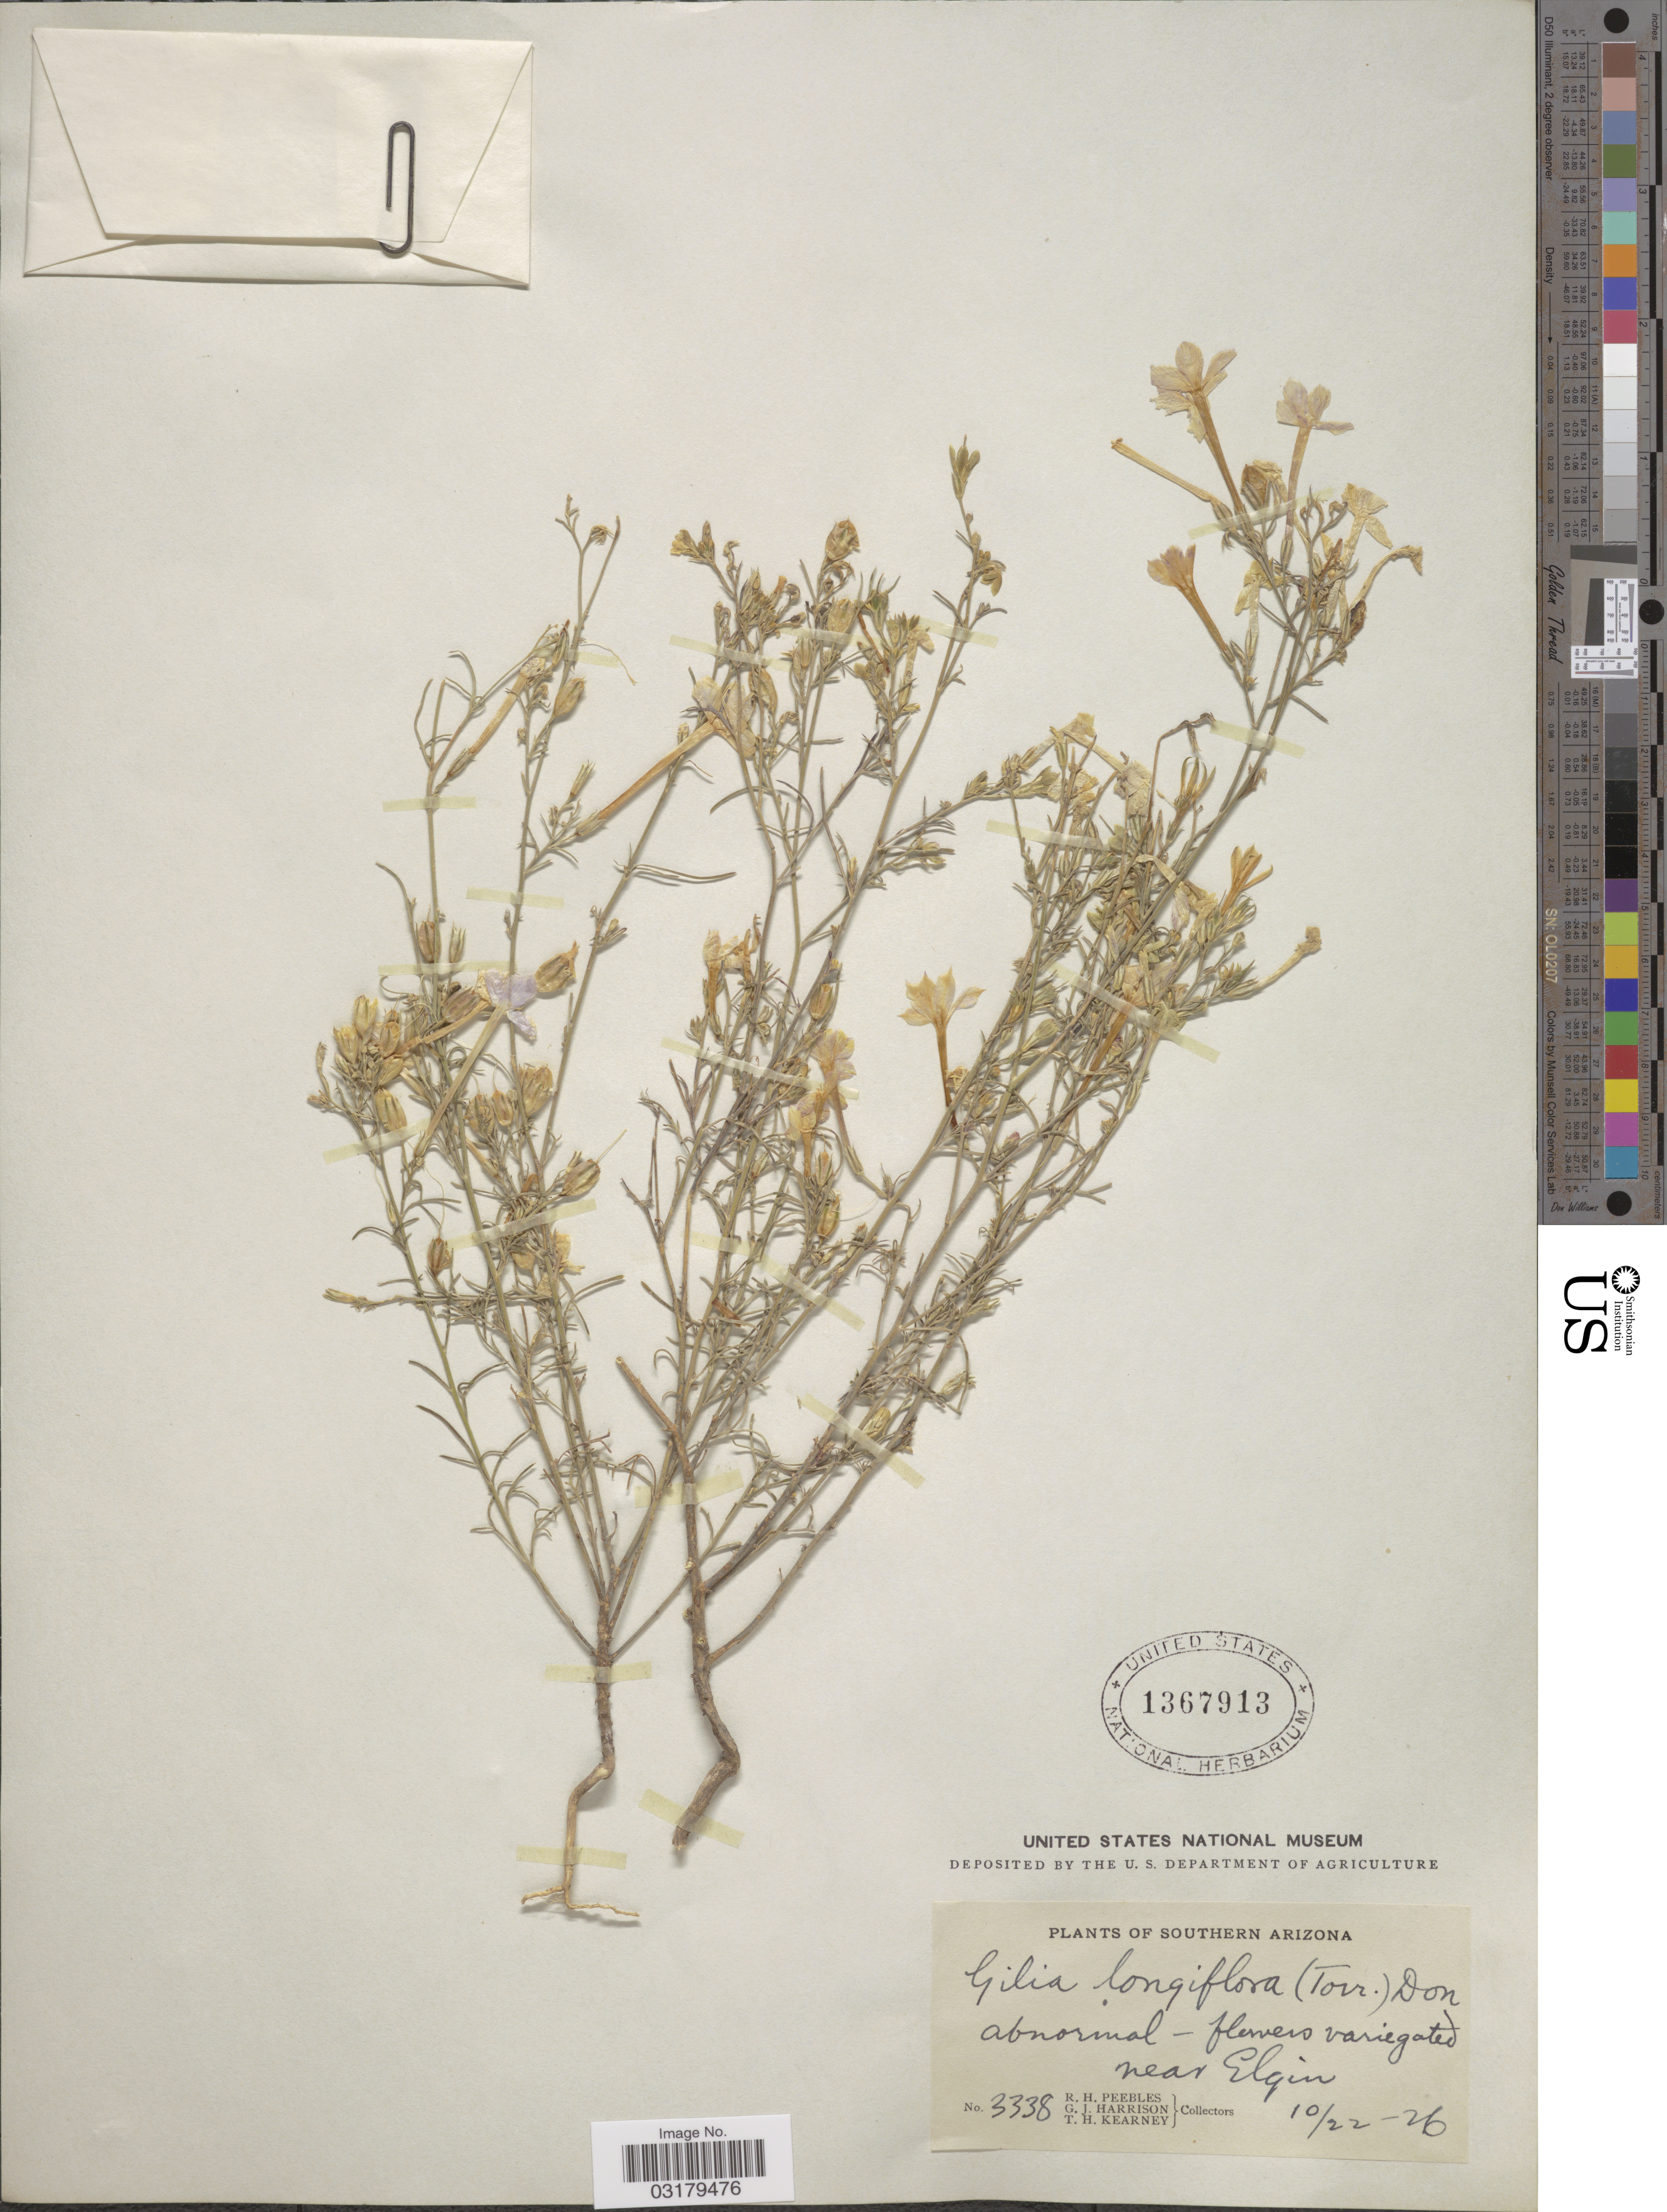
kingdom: Plantae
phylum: Tracheophyta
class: Magnoliopsida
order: Ericales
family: Polemoniaceae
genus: Ipomopsis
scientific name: Ipomopsis longiflora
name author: (Torr.) V.E. Grant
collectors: R. H. Peebles, G. J. Harrison & T. H. Kearney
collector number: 3338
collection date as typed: Transcribed d/m/y: 22/10/26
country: United States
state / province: Arizona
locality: Southern Arizona. Near Elgin.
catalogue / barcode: US 1367913